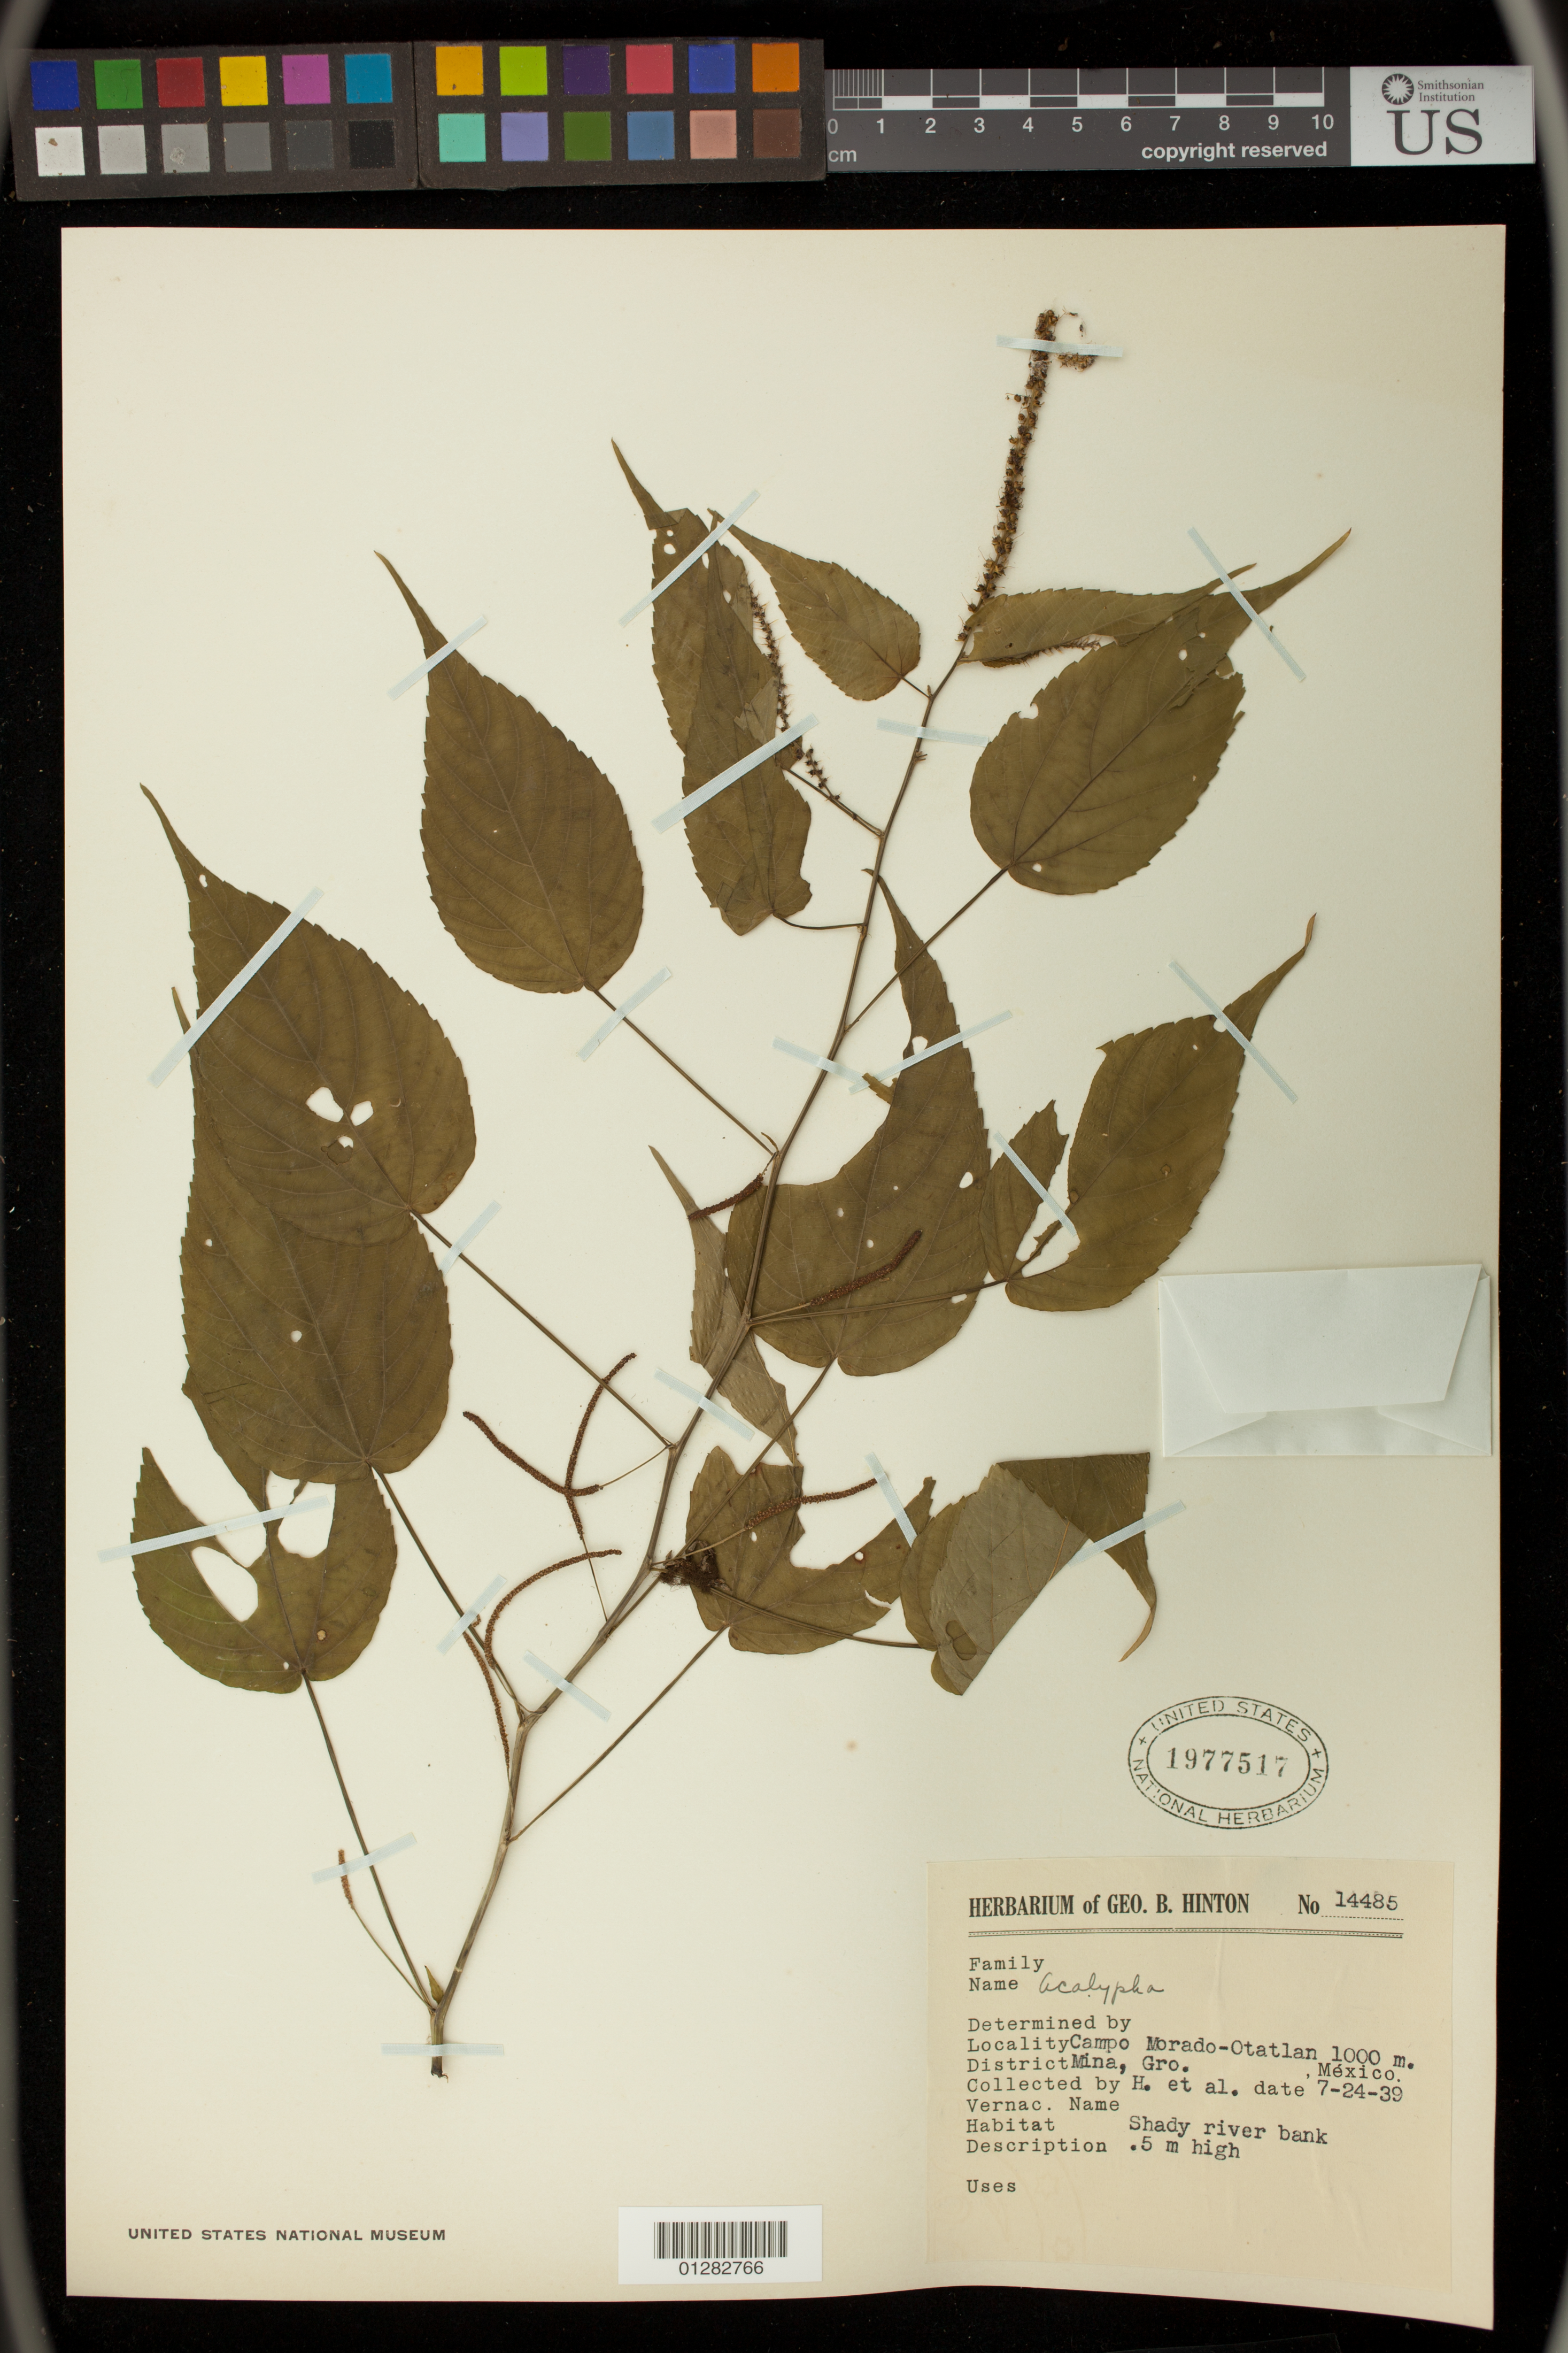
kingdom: Plantae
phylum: Tracheophyta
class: Magnoliopsida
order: Malpighiales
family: Euphorbiaceae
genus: Acalypha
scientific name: Acalypha sp.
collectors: G. B. Hinton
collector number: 14485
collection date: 1939-07-24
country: Mexico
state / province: Guerrero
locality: Campo Morado-Otatlan, Mina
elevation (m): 305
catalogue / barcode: US 1977517